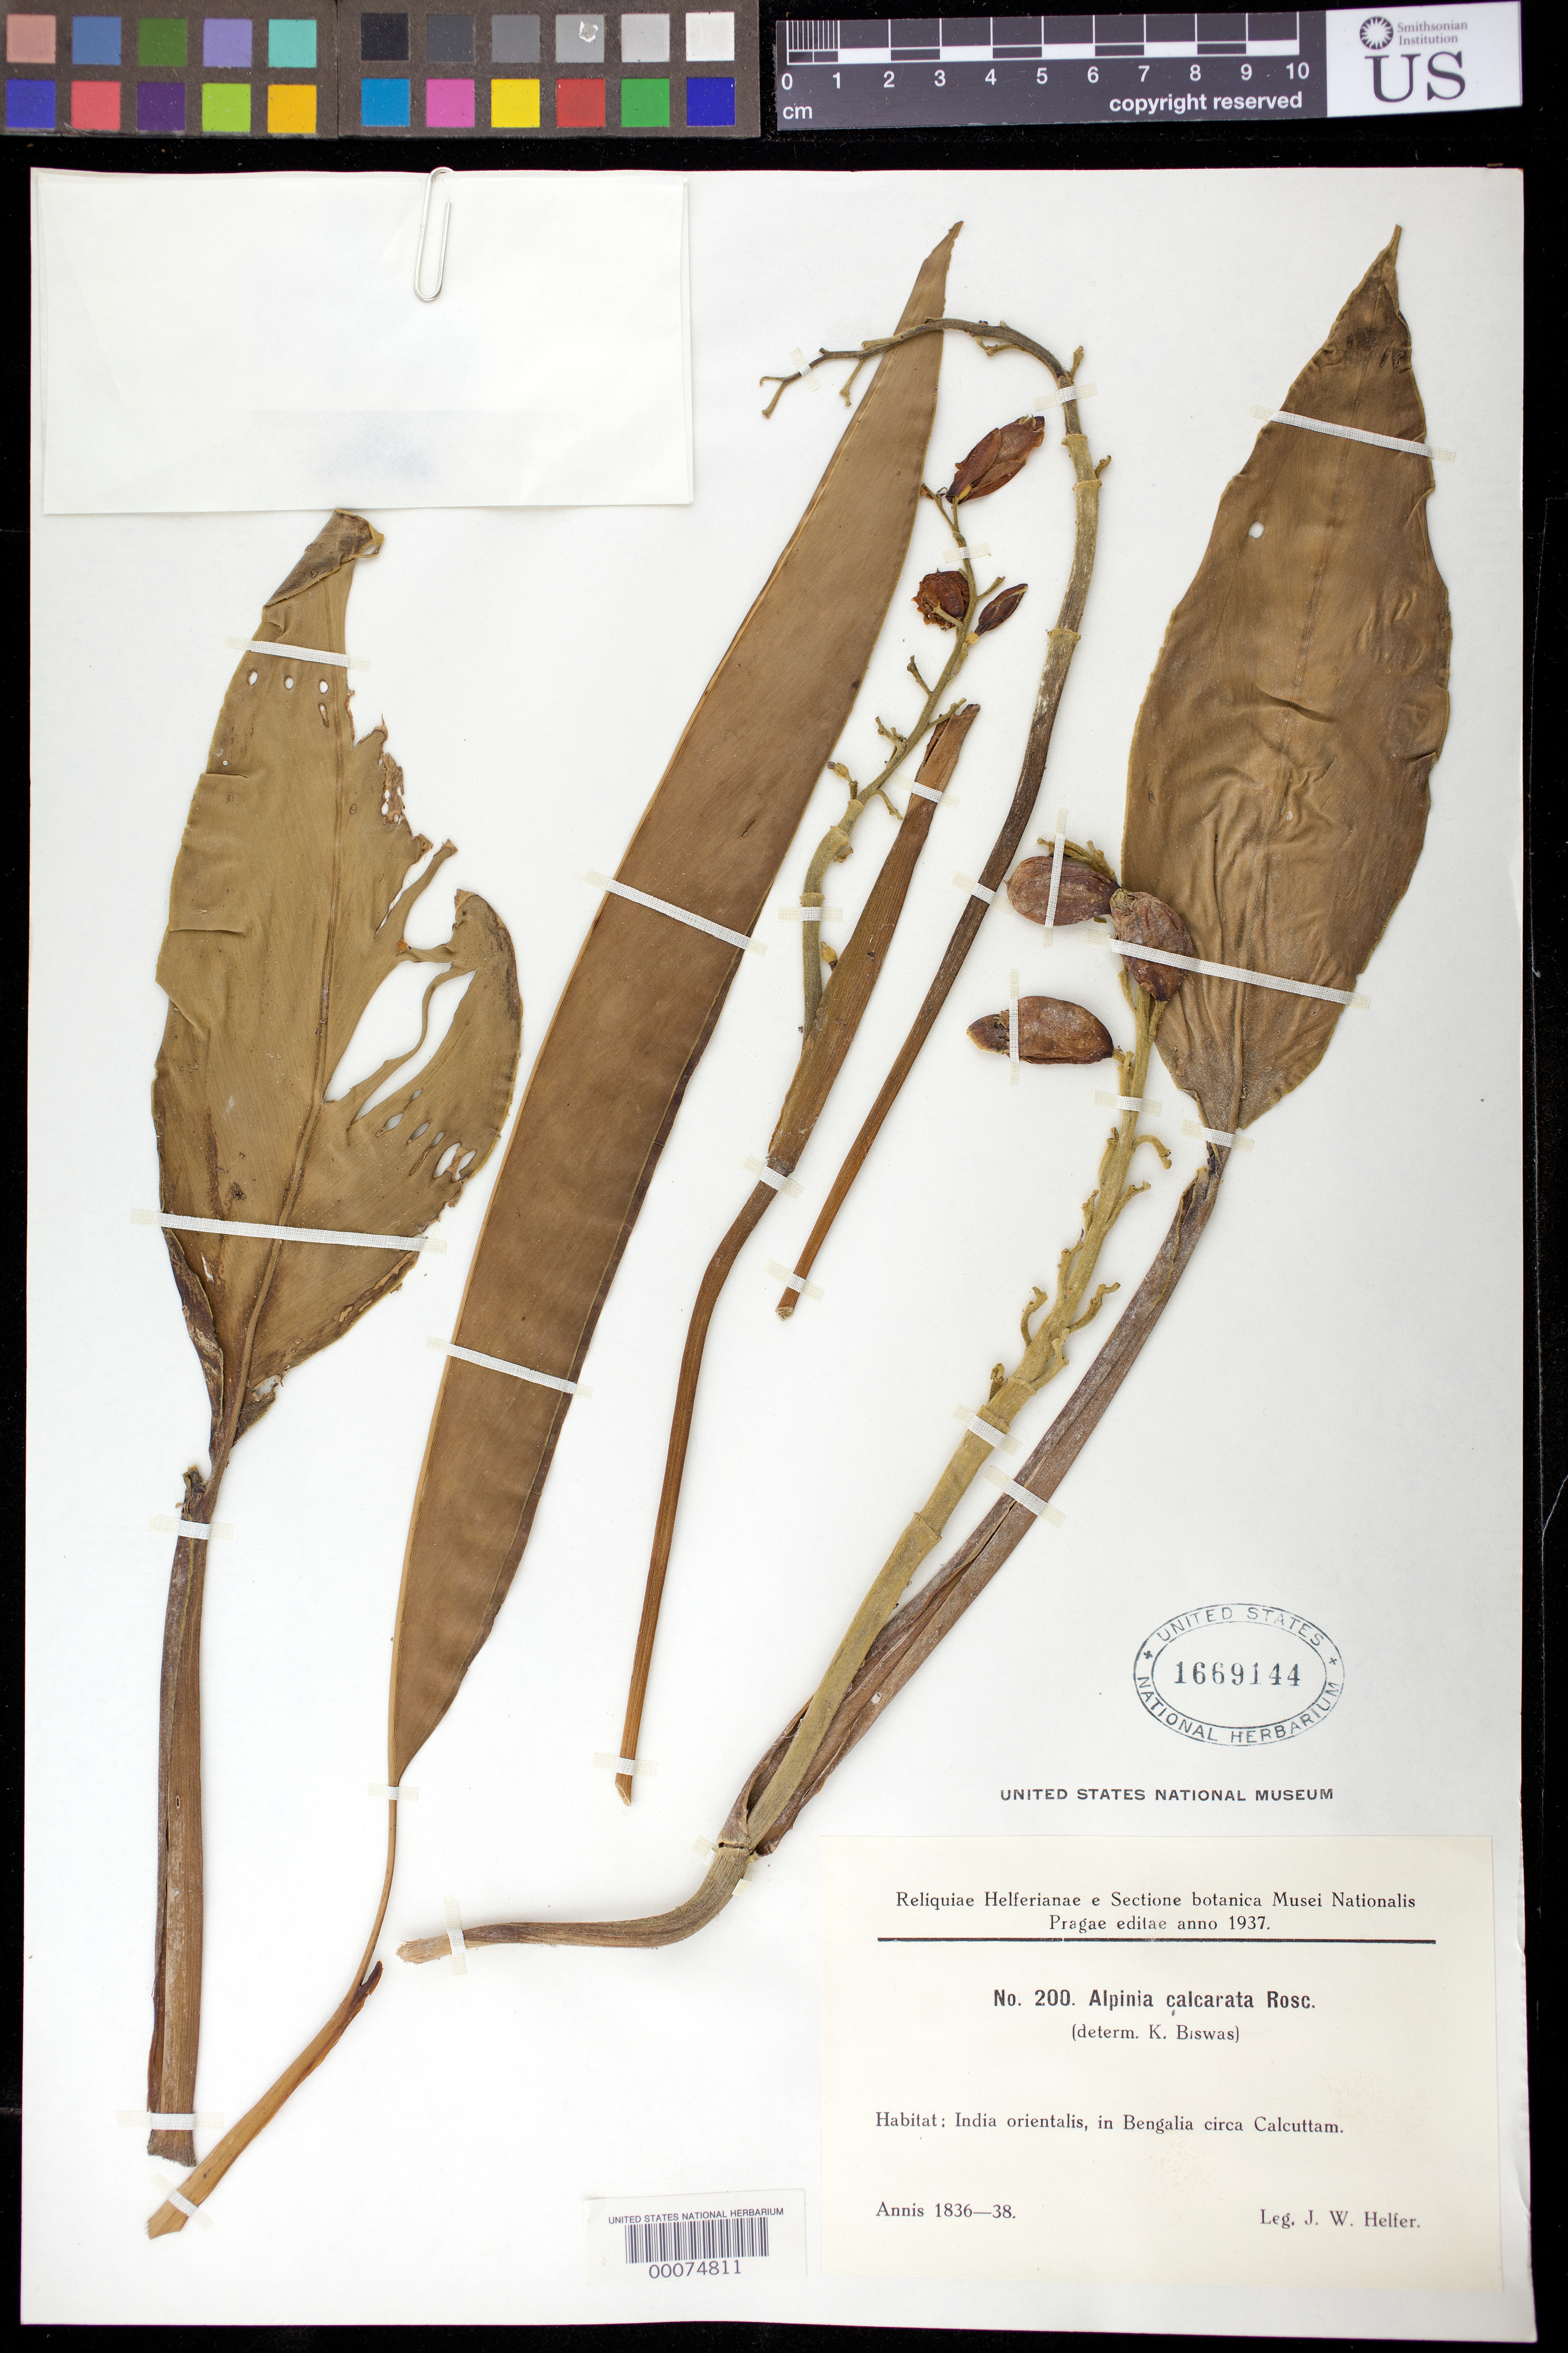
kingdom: Plantae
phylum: Tracheophyta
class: Liliopsida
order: Zingiberales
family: Zingiberaceae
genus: Alpinia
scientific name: Alpinia calcarata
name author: Roscoe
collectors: J. W. Helfer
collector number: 200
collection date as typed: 1836 to -- -- 1838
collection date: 1836/1838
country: India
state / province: West Bengal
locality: Bengal, near Calcutta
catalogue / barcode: US 1669144